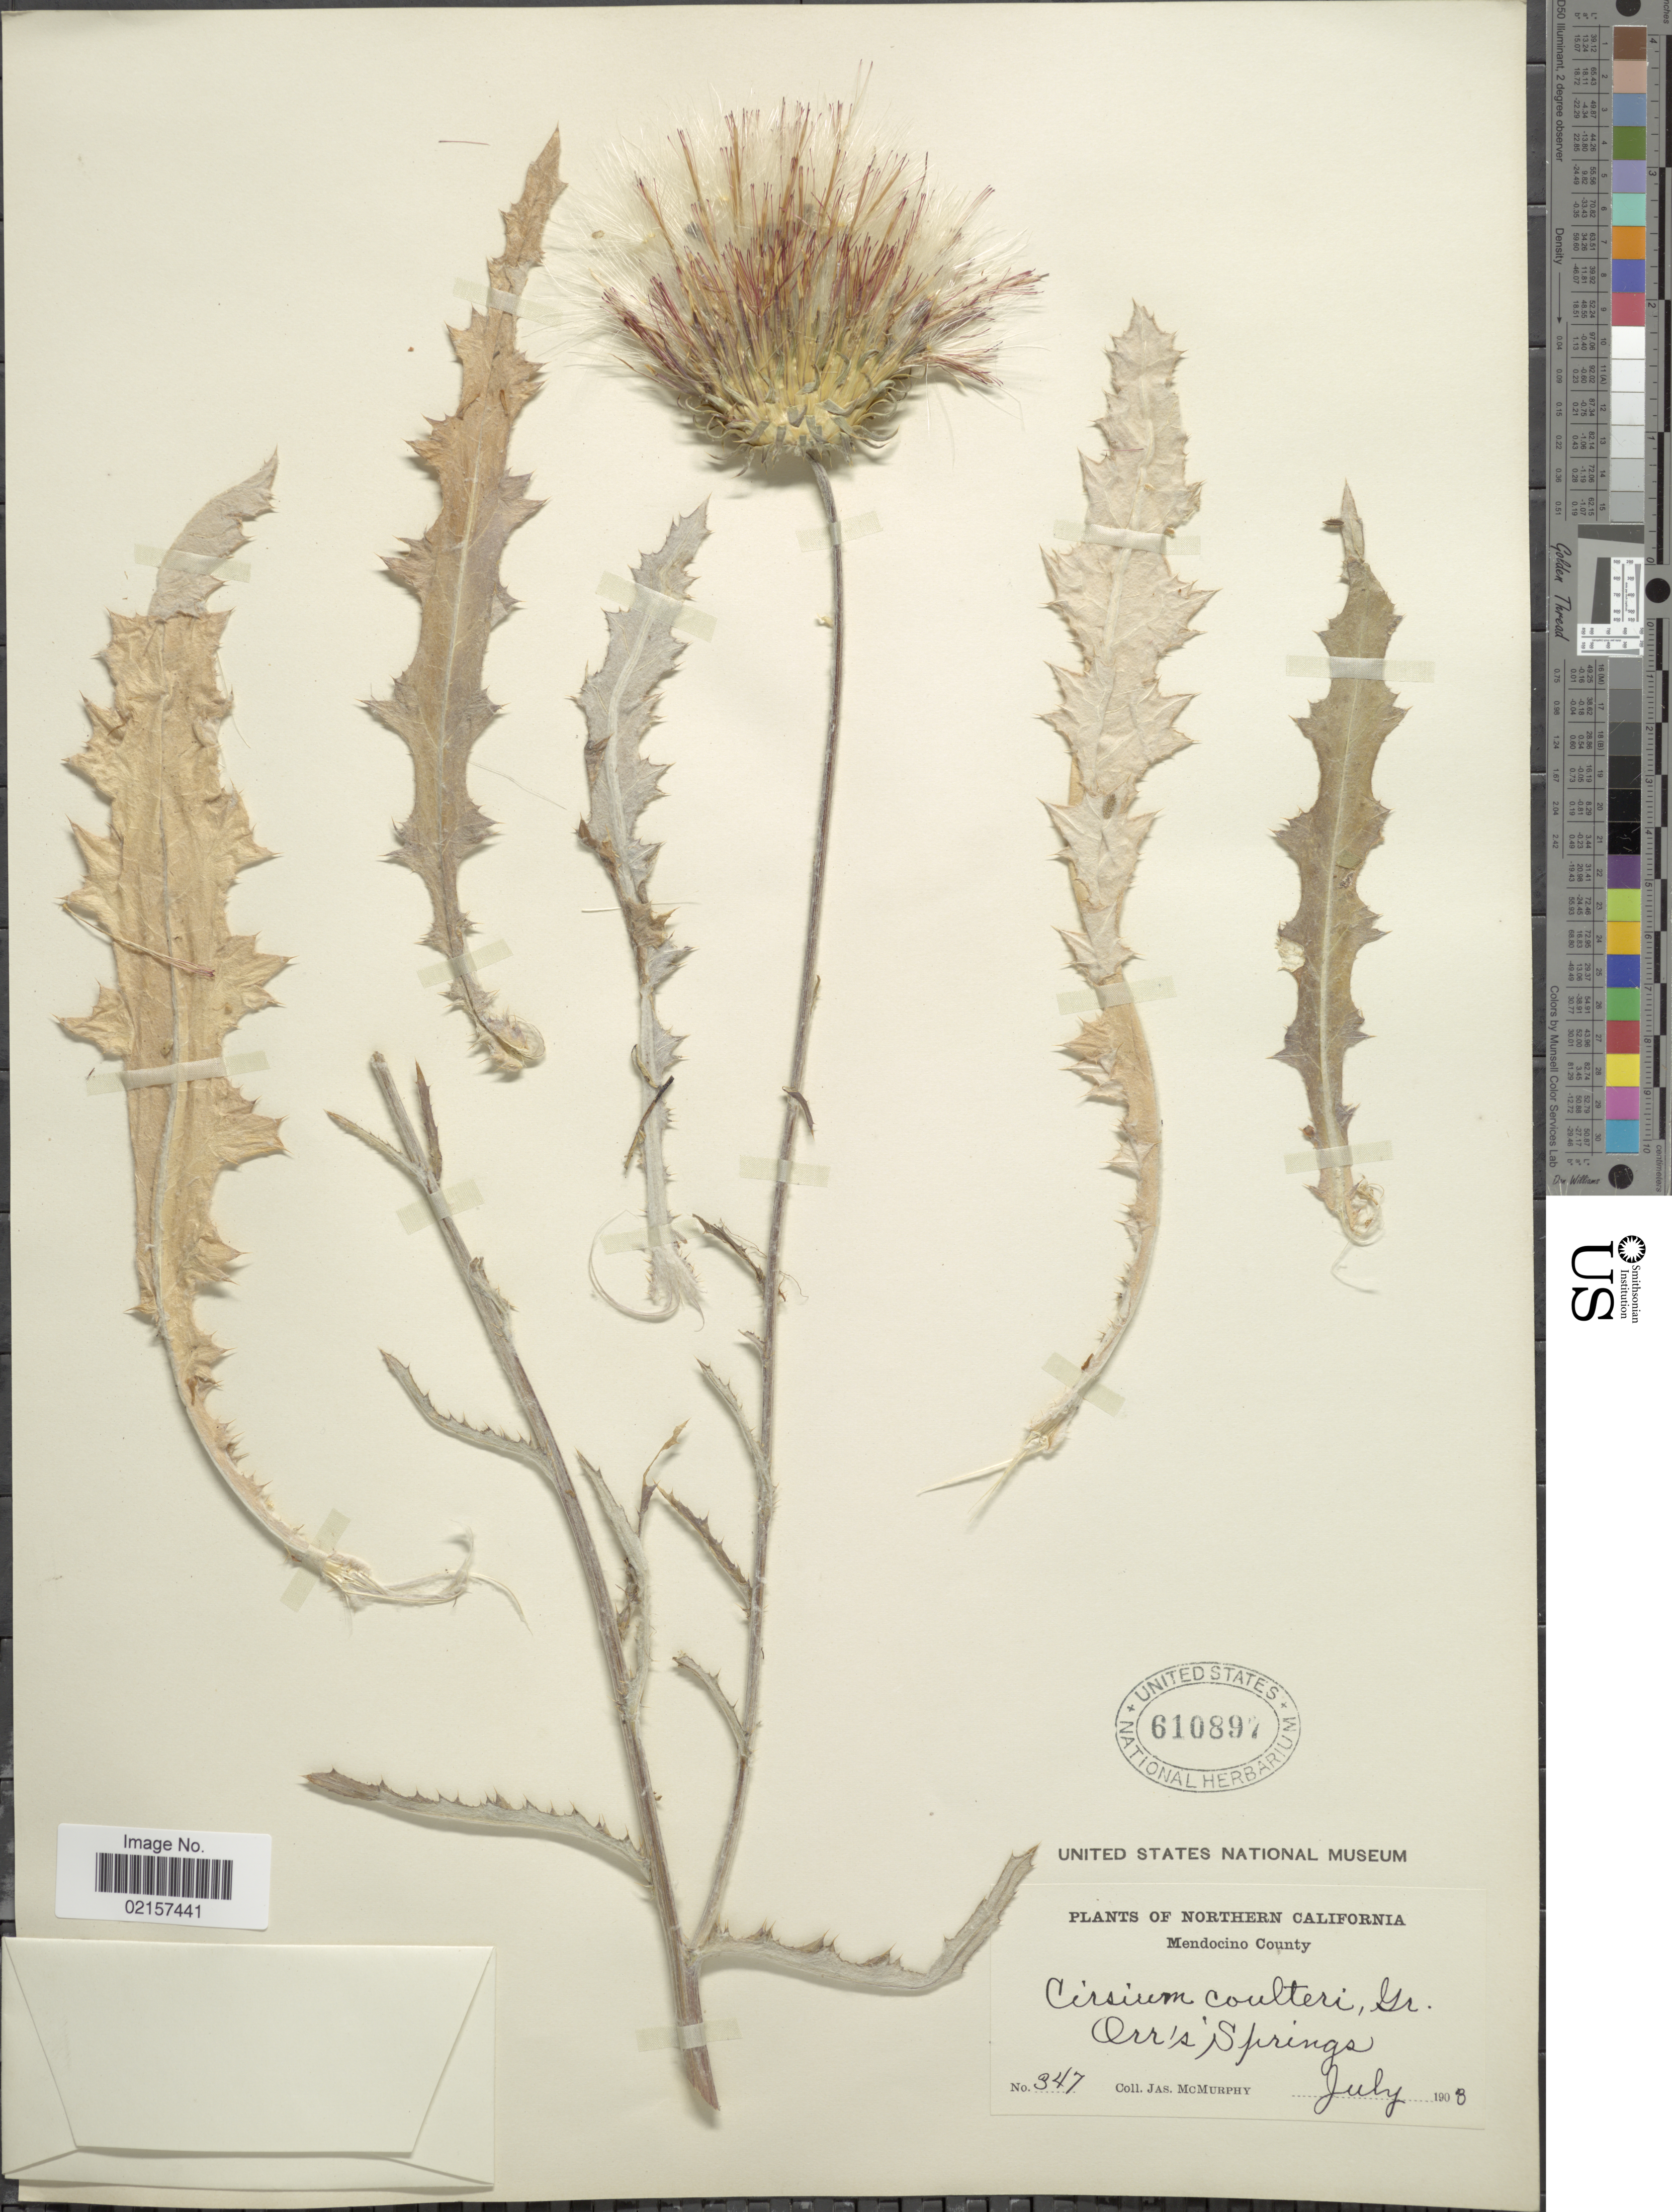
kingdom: Plantae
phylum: Tracheophyta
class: Magnoliopsida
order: Asterales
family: Asteraceae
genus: Cirsium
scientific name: Cirsium occidentale var. coulteri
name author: (Harv. & A. Gray) Jeps.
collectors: J. McMurphy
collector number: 347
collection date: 1903-07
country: United States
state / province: California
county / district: Mendocino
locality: Northern California, Mendocino County, Orr's Springs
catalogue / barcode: US 610897